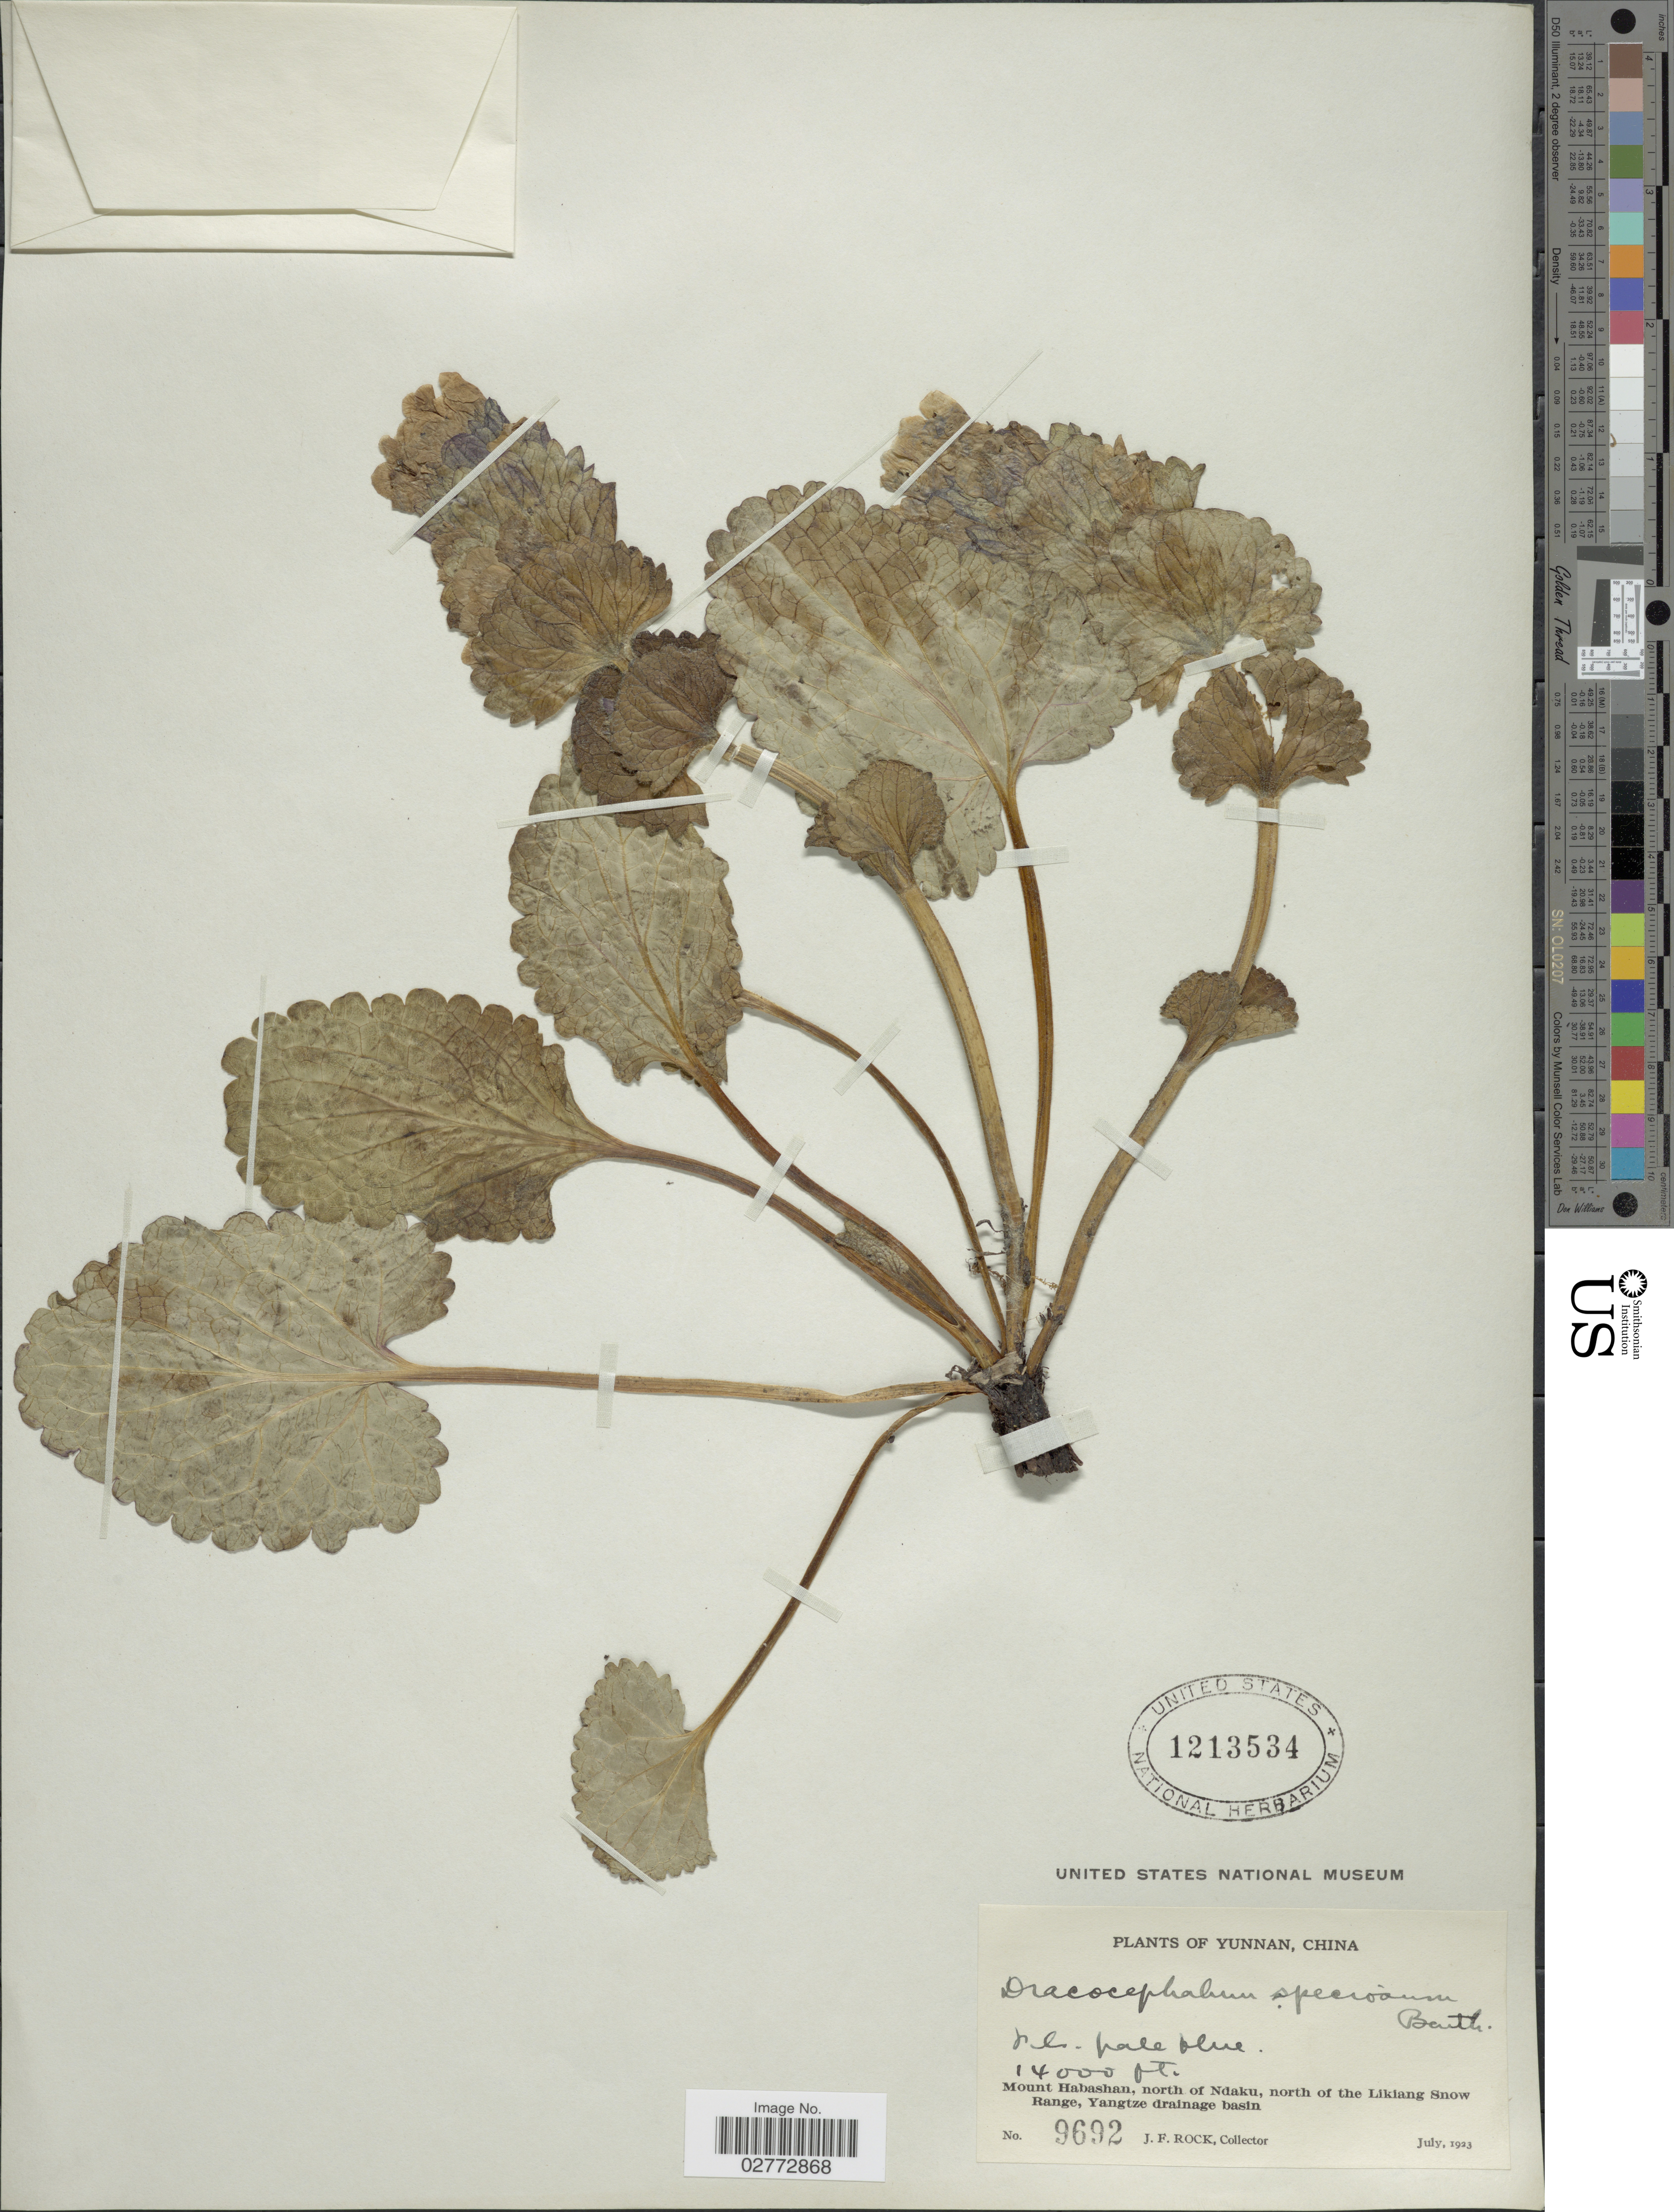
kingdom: Plantae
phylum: Tracheophyta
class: Magnoliopsida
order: Lamiales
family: Lamiaceae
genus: Dracocephalum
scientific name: Dracocephalum speciosum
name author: Sweet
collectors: J. Rock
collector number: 9692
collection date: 1923-07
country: China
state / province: Yunnan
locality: Mount Habashan, north of Ndaku, north of the Likiang Snow Range, Yangtze drainage basin.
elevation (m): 4267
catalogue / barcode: US 1213534